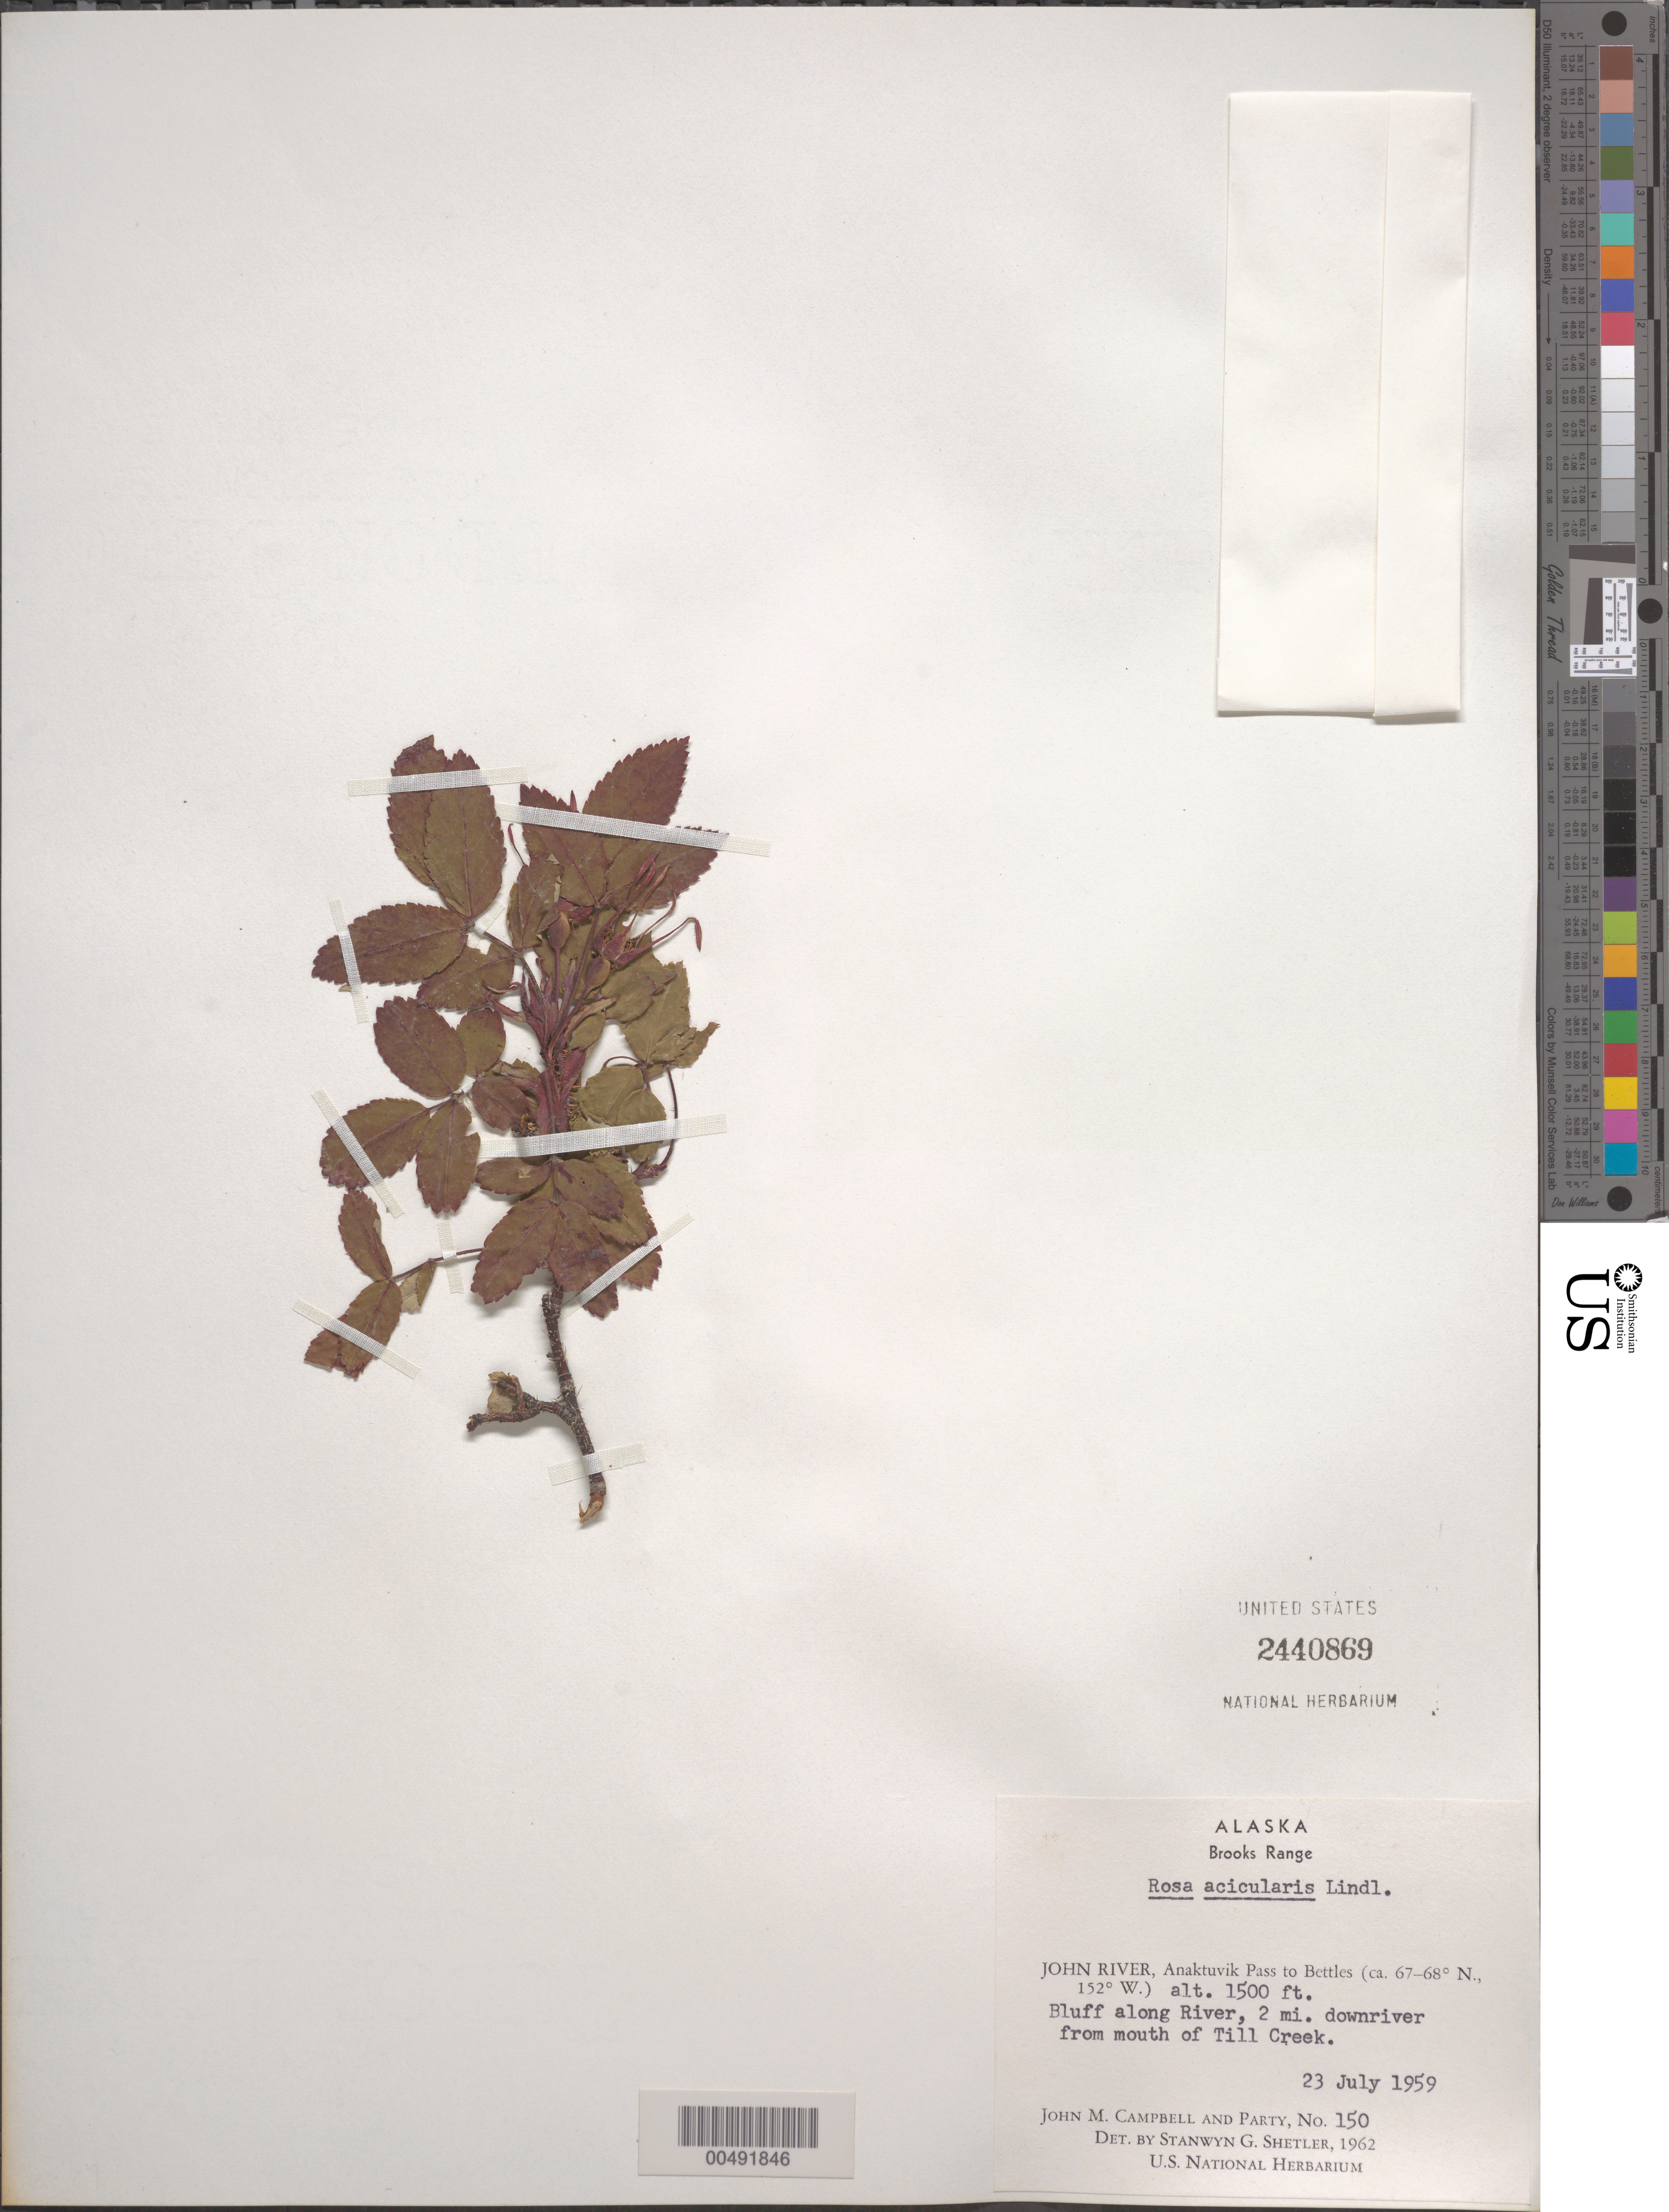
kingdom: Plantae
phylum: Tracheophyta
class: Magnoliopsida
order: Rosales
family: Rosaceae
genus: Rosa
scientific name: Rosa acicularis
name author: Lindl.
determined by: Shetler, Stanwyn G., (US), NMNH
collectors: J. M. Campbell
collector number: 150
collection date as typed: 23 Jul 1959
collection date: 1959-07-23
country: United States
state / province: Alaska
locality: Brooks Range, Anaktuvuk Pass to Bettles, 2 mi. downriver from mouth of Till Creek (lat/long recorded as: lat=::: long=152:0:0:W)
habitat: bluff along river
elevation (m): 457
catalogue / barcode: US 2440869